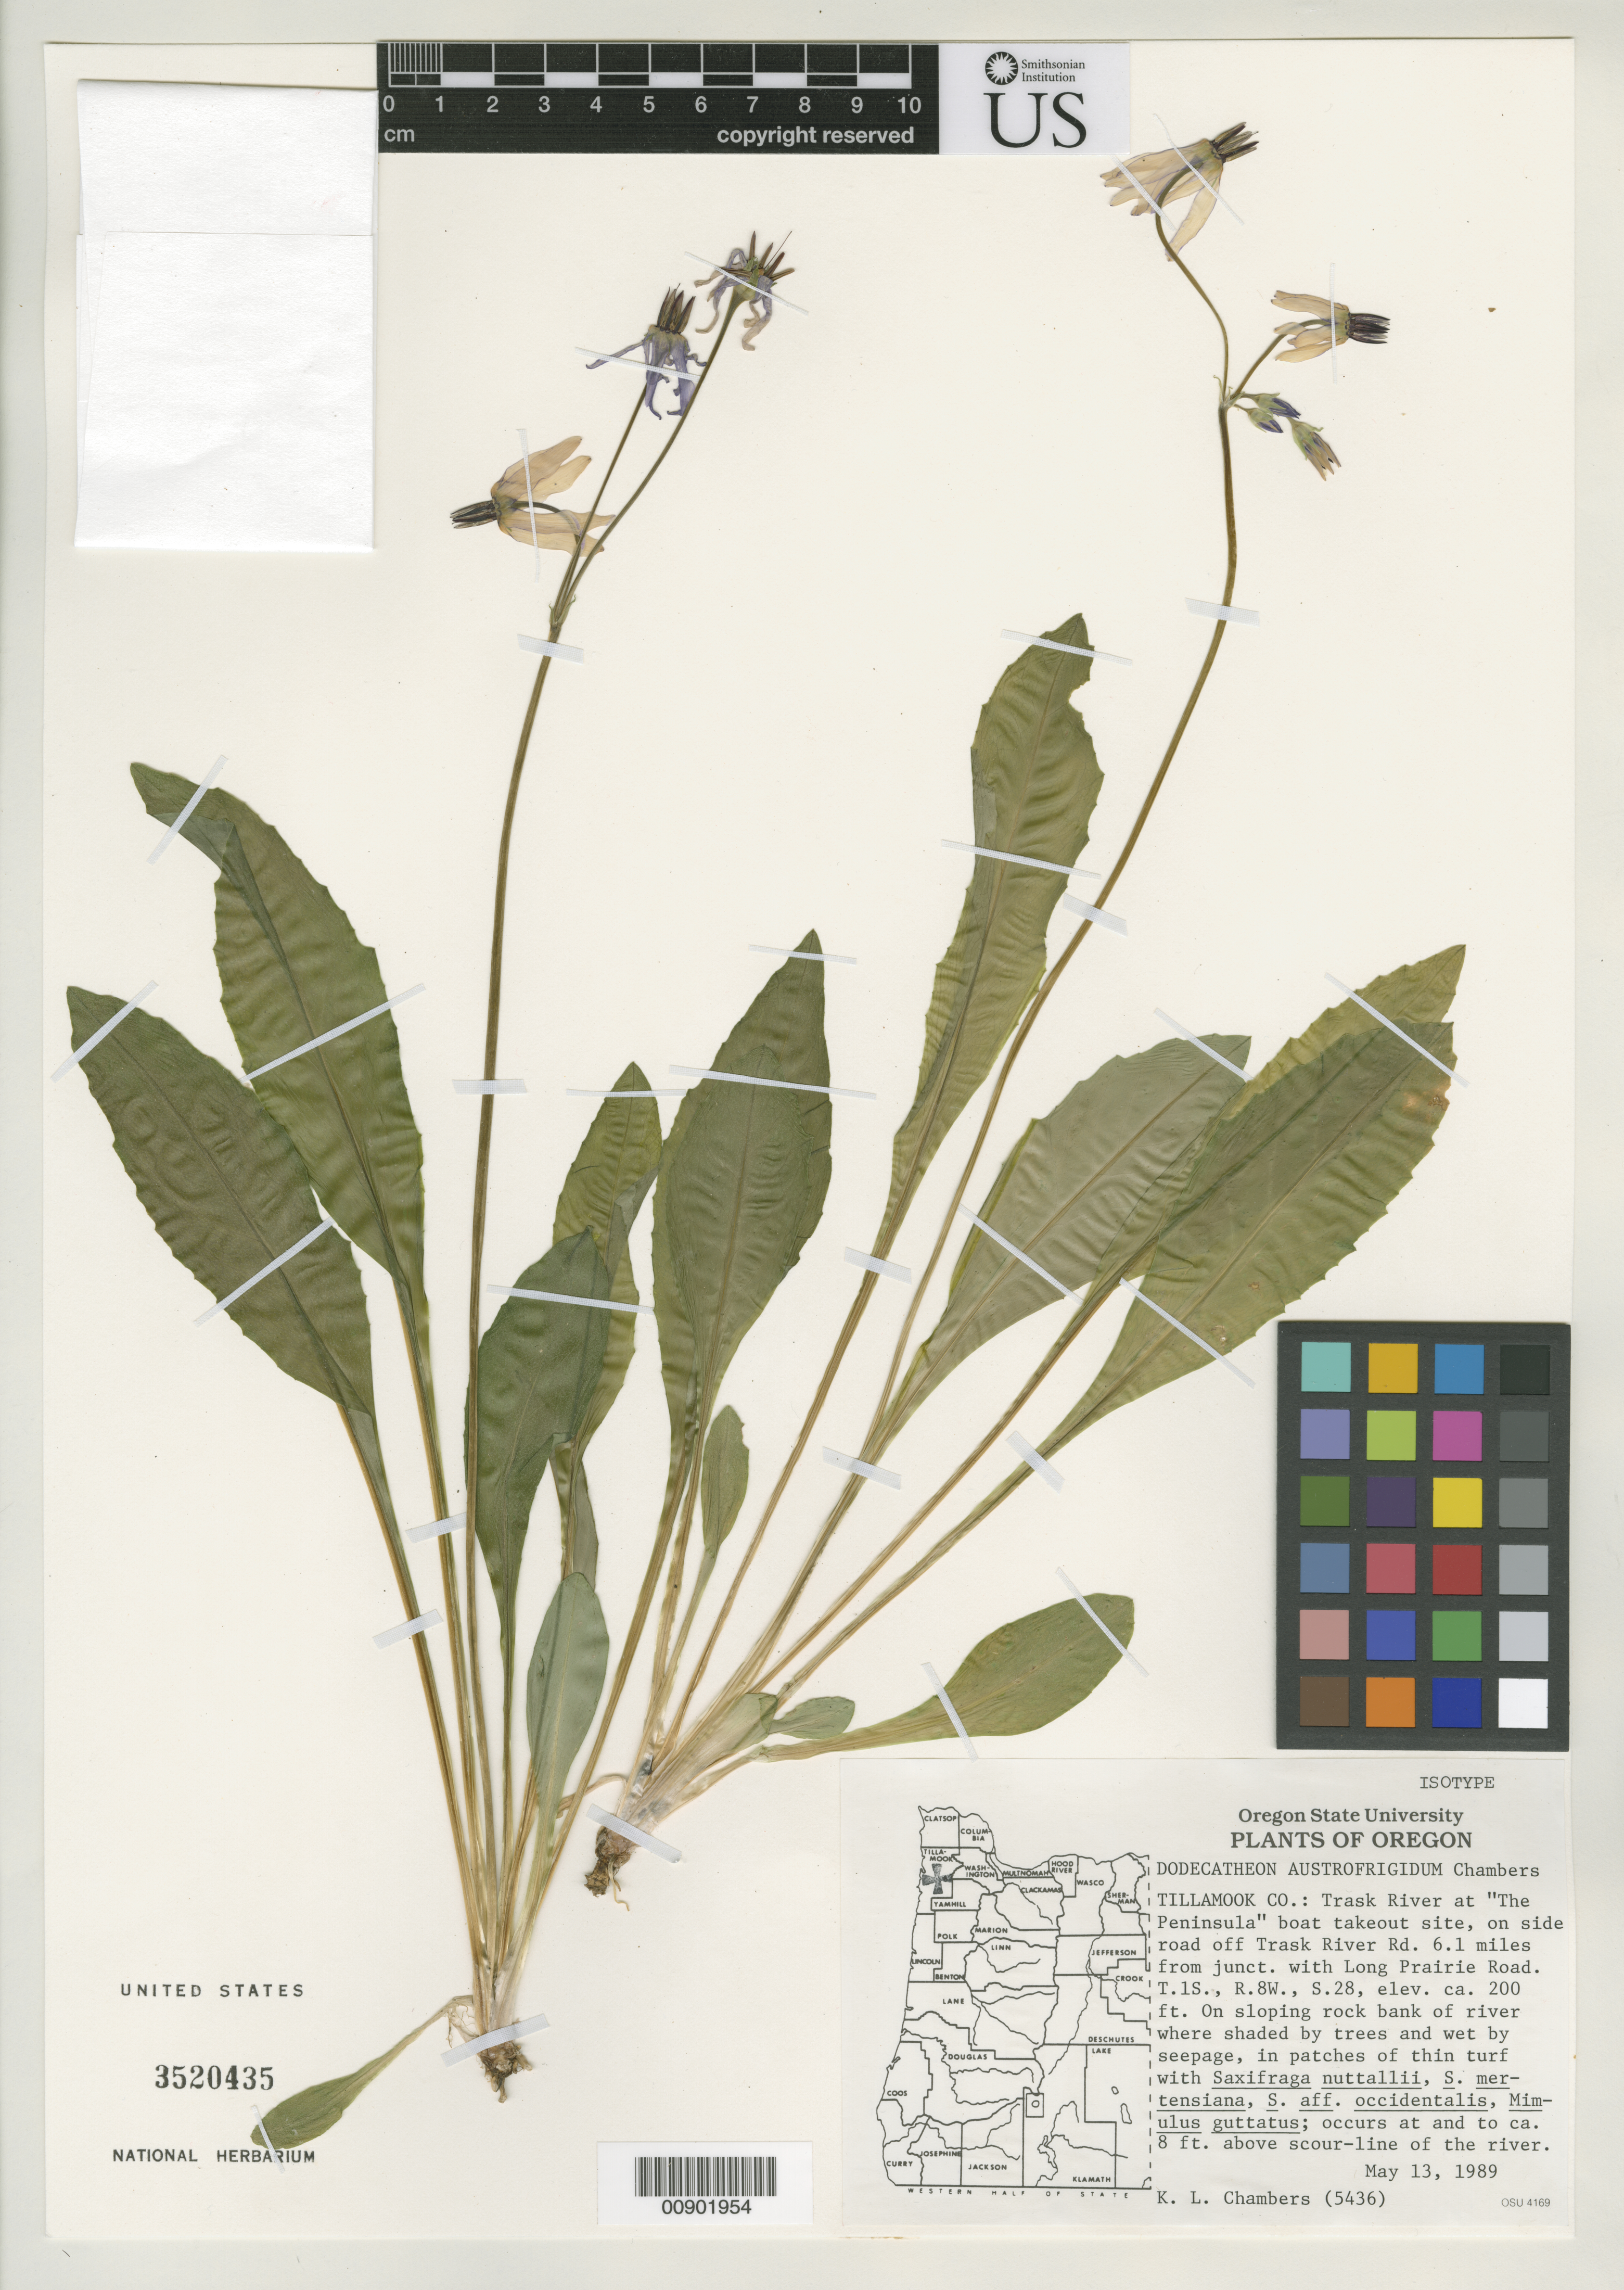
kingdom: Plantae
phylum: Tracheophyta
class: Magnoliopsida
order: Ericales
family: Primulaceae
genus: Dodecatheon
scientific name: Dodecatheon austrofrigidum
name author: K.L. Chambers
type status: Isotype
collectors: K. L. Chambers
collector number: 5436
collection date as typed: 13 May 1989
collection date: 1989-05-13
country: United States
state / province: Oregon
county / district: Tillamook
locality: Tillamook Co.: Trask River at "The Peninsula" boat takeout site, on side road off Trask River Rd. 6.1 miles from junct. With Long Prairie Road.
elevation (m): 61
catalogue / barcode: US 3520435